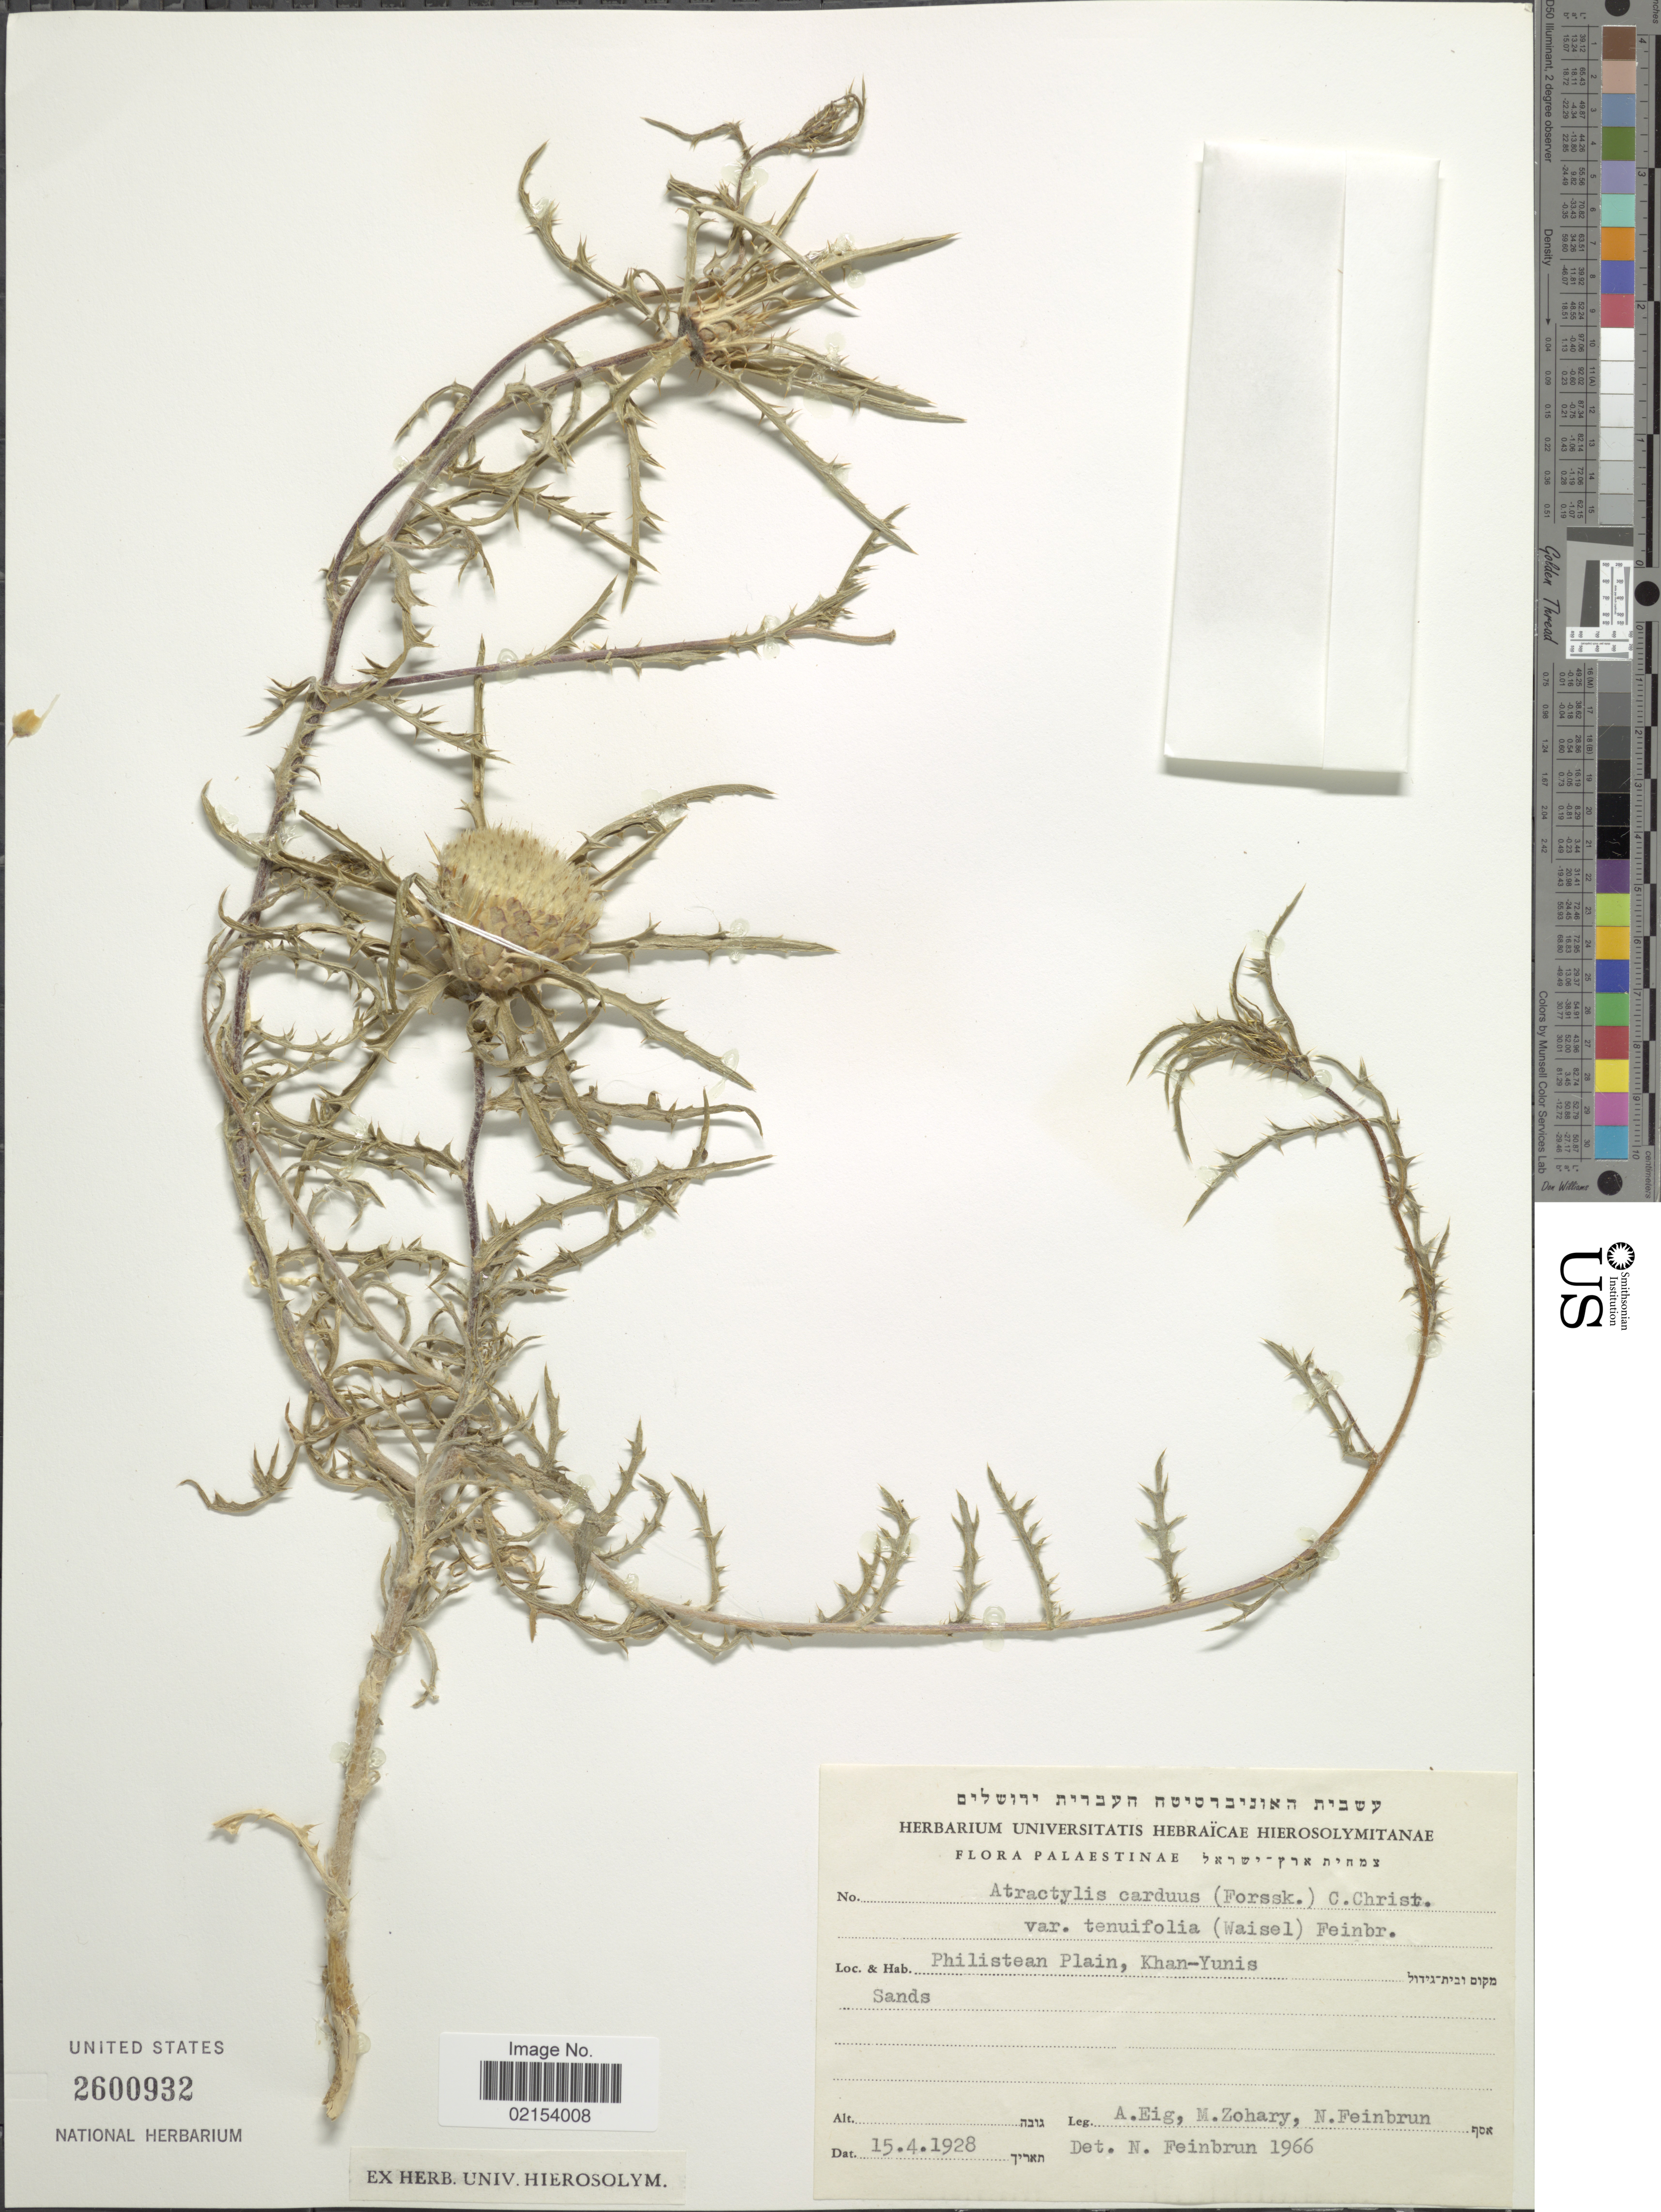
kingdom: Plantae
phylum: Tracheophyta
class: Magnoliopsida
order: Asterales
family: Asteraceae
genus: Atractylis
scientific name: Atractylis carduus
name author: (Forssk.) C. Chr.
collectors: A. Eig, M. Zohary & N. Feinbrun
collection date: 1928-04-15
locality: Philistean Plain, Khan-Yunis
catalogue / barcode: US 2600932